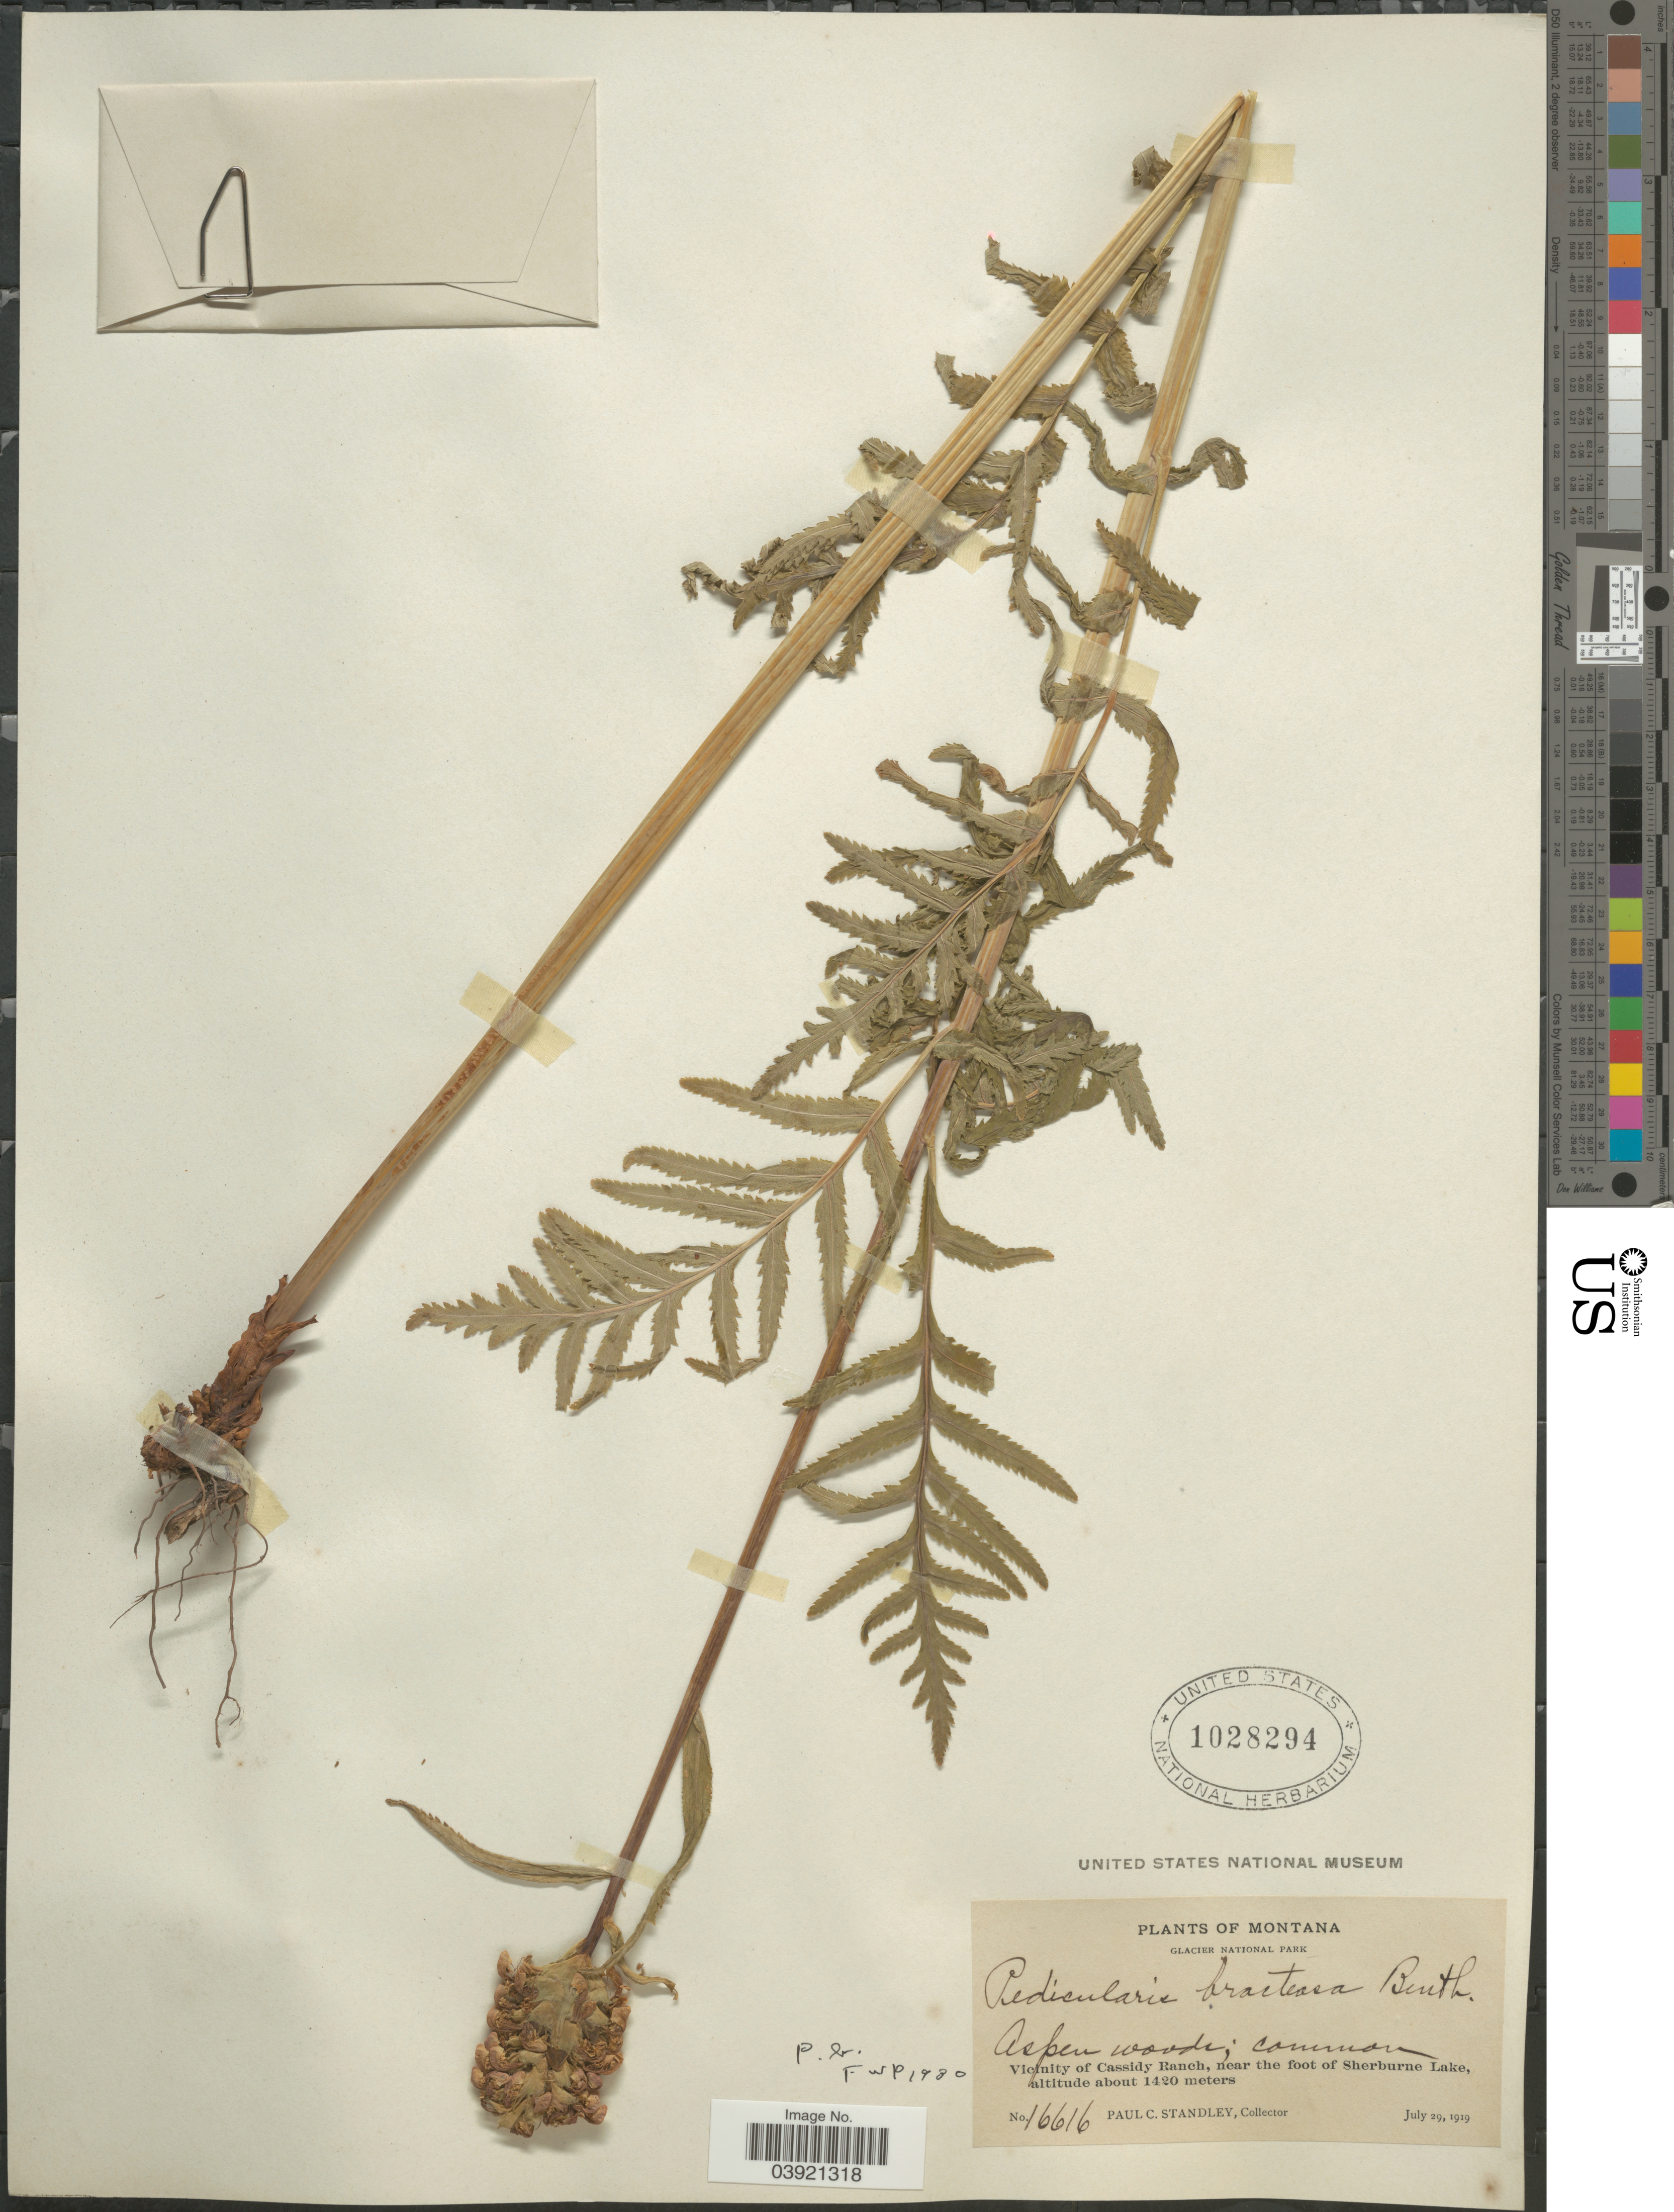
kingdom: Plantae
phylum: Tracheophyta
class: Magnoliopsida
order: Lamiales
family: Orobanchaceae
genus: Pedicularis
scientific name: Pedicularis bracteosa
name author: Benth.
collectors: P. C. Standley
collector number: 16616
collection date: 1919-07-29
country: United States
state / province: Montana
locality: Glacier National Park. Vicinity of Cassidy Ranch, near the foot of Sherburne Lake.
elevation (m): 1420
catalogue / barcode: US 1028294